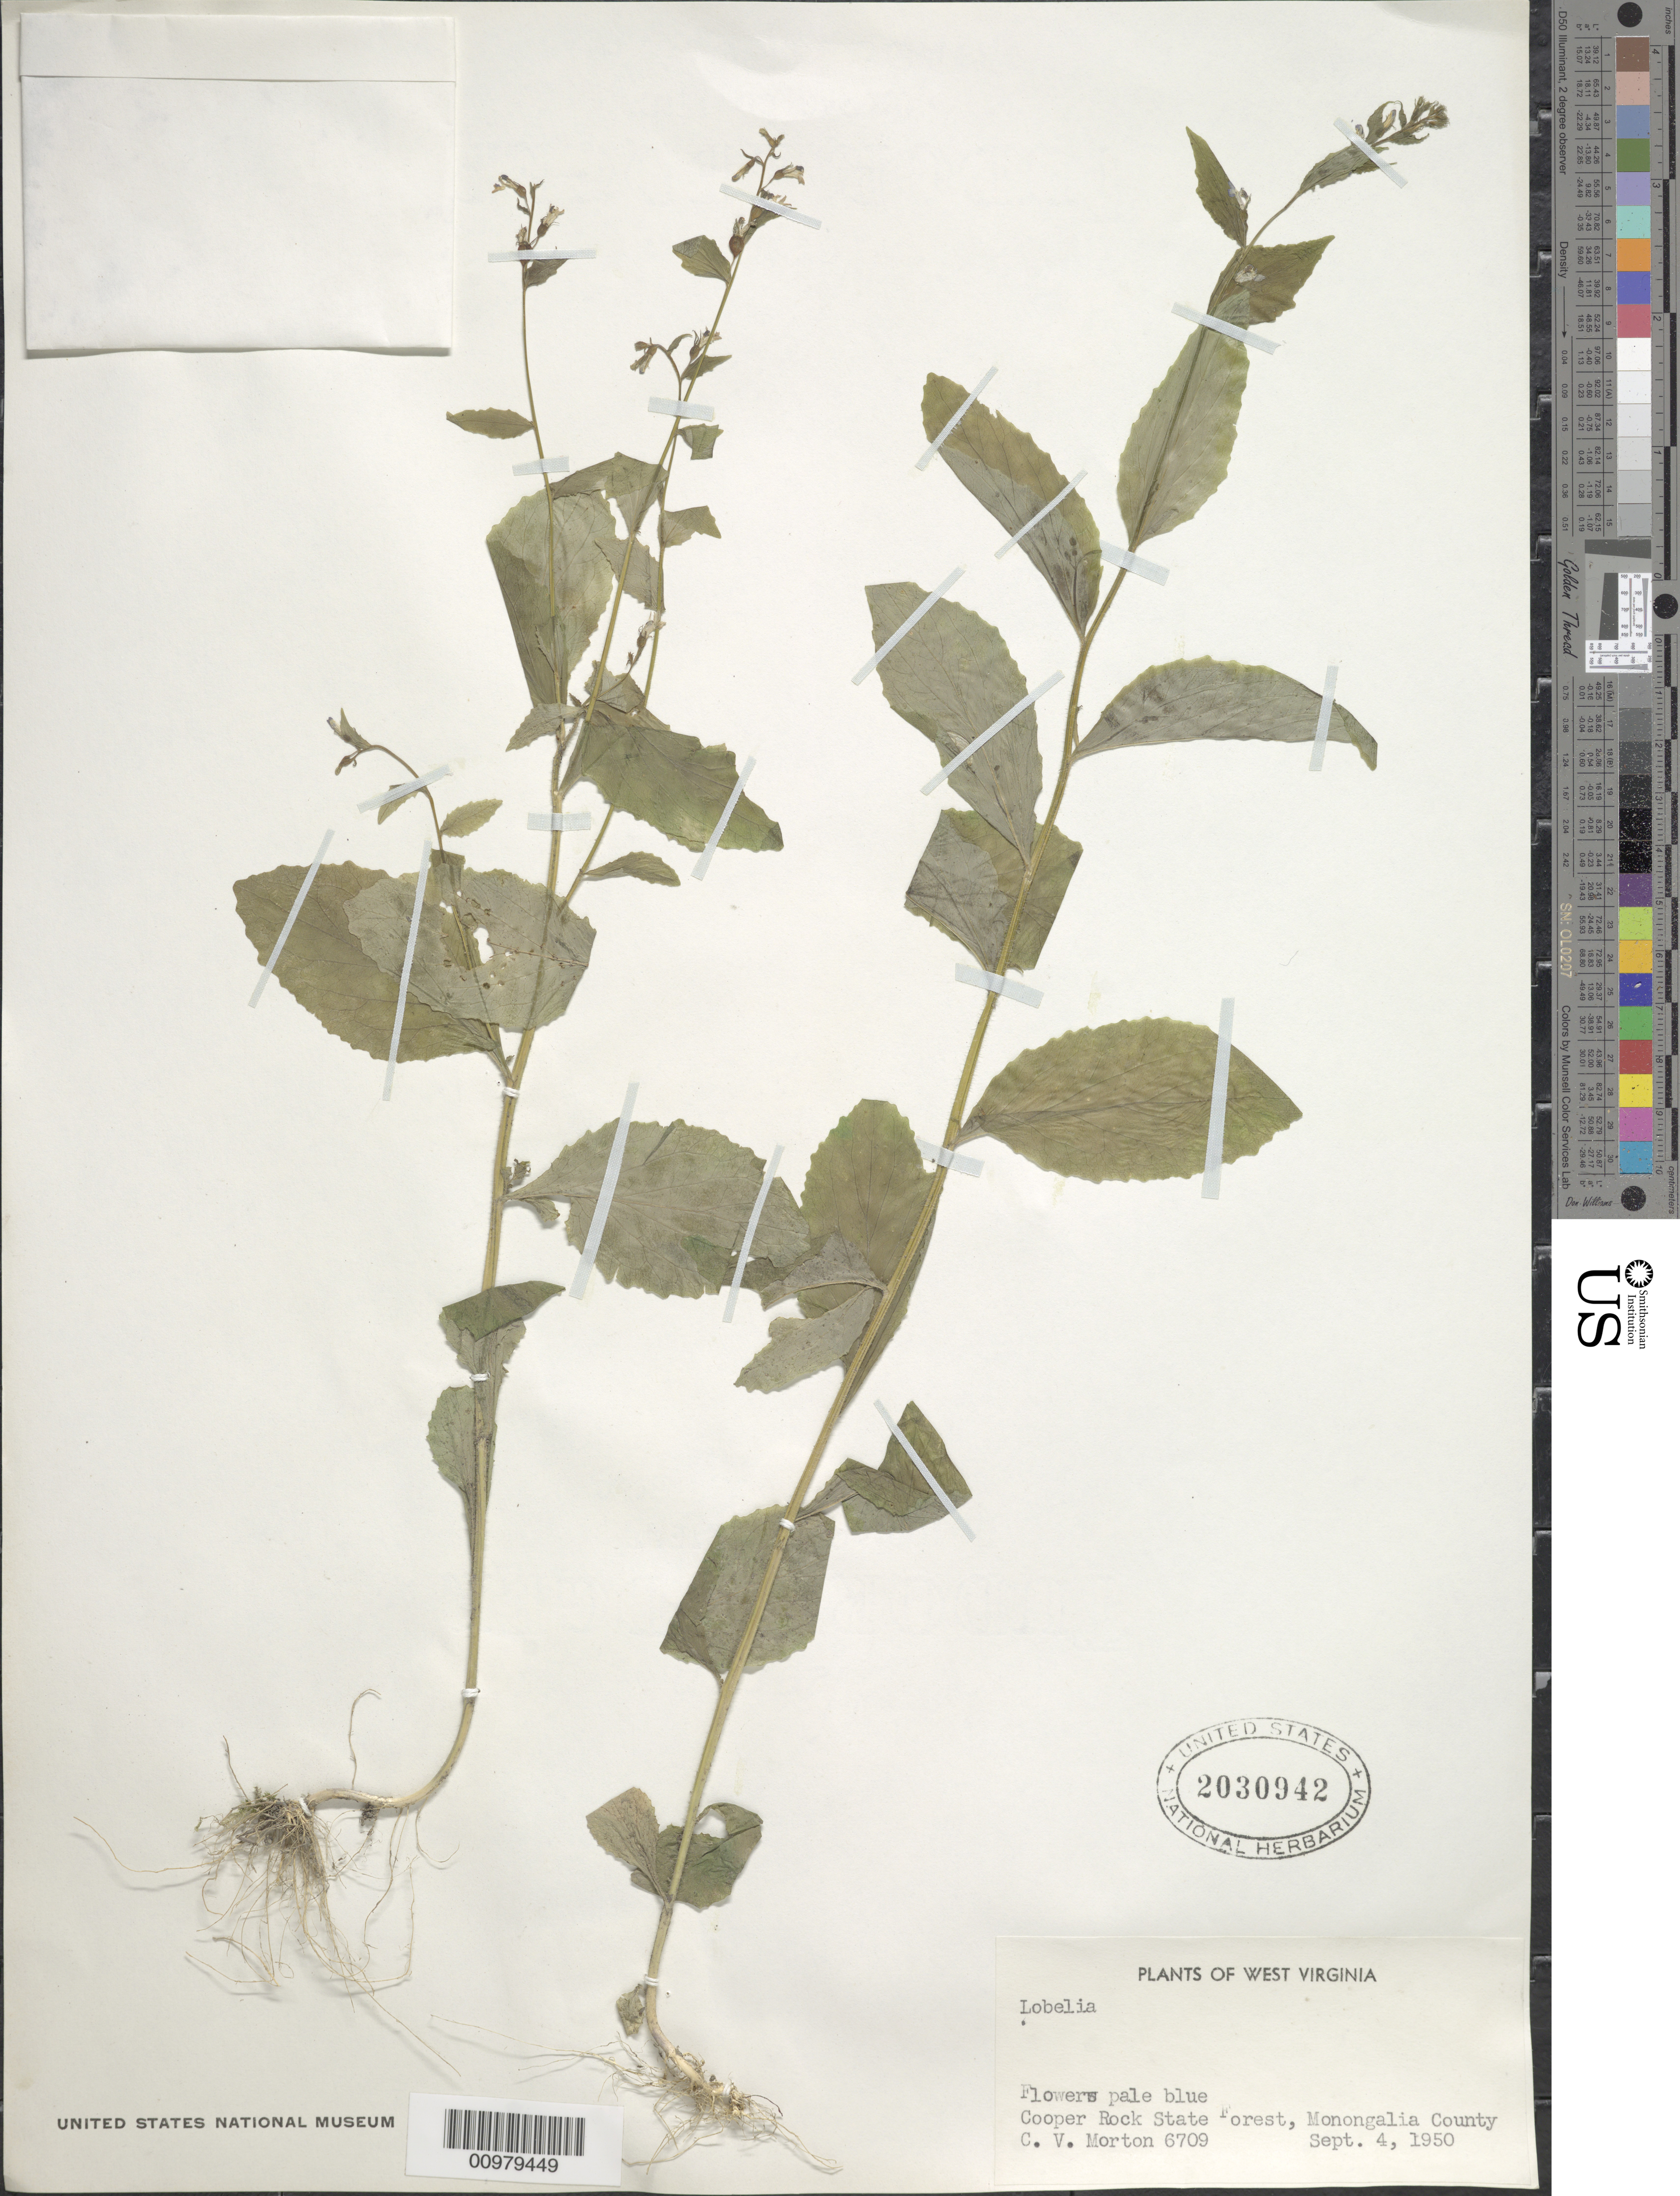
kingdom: Plantae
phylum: Tracheophyta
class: Magnoliopsida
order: Asterales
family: Campanulaceae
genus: Lobelia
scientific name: Lobelia sp.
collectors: C. V. Morton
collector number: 6709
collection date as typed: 04 Sep 1950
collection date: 1950-09-04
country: United States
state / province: West Virginia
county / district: Monongalia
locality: Cooper Rock State Forest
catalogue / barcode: US 2030942